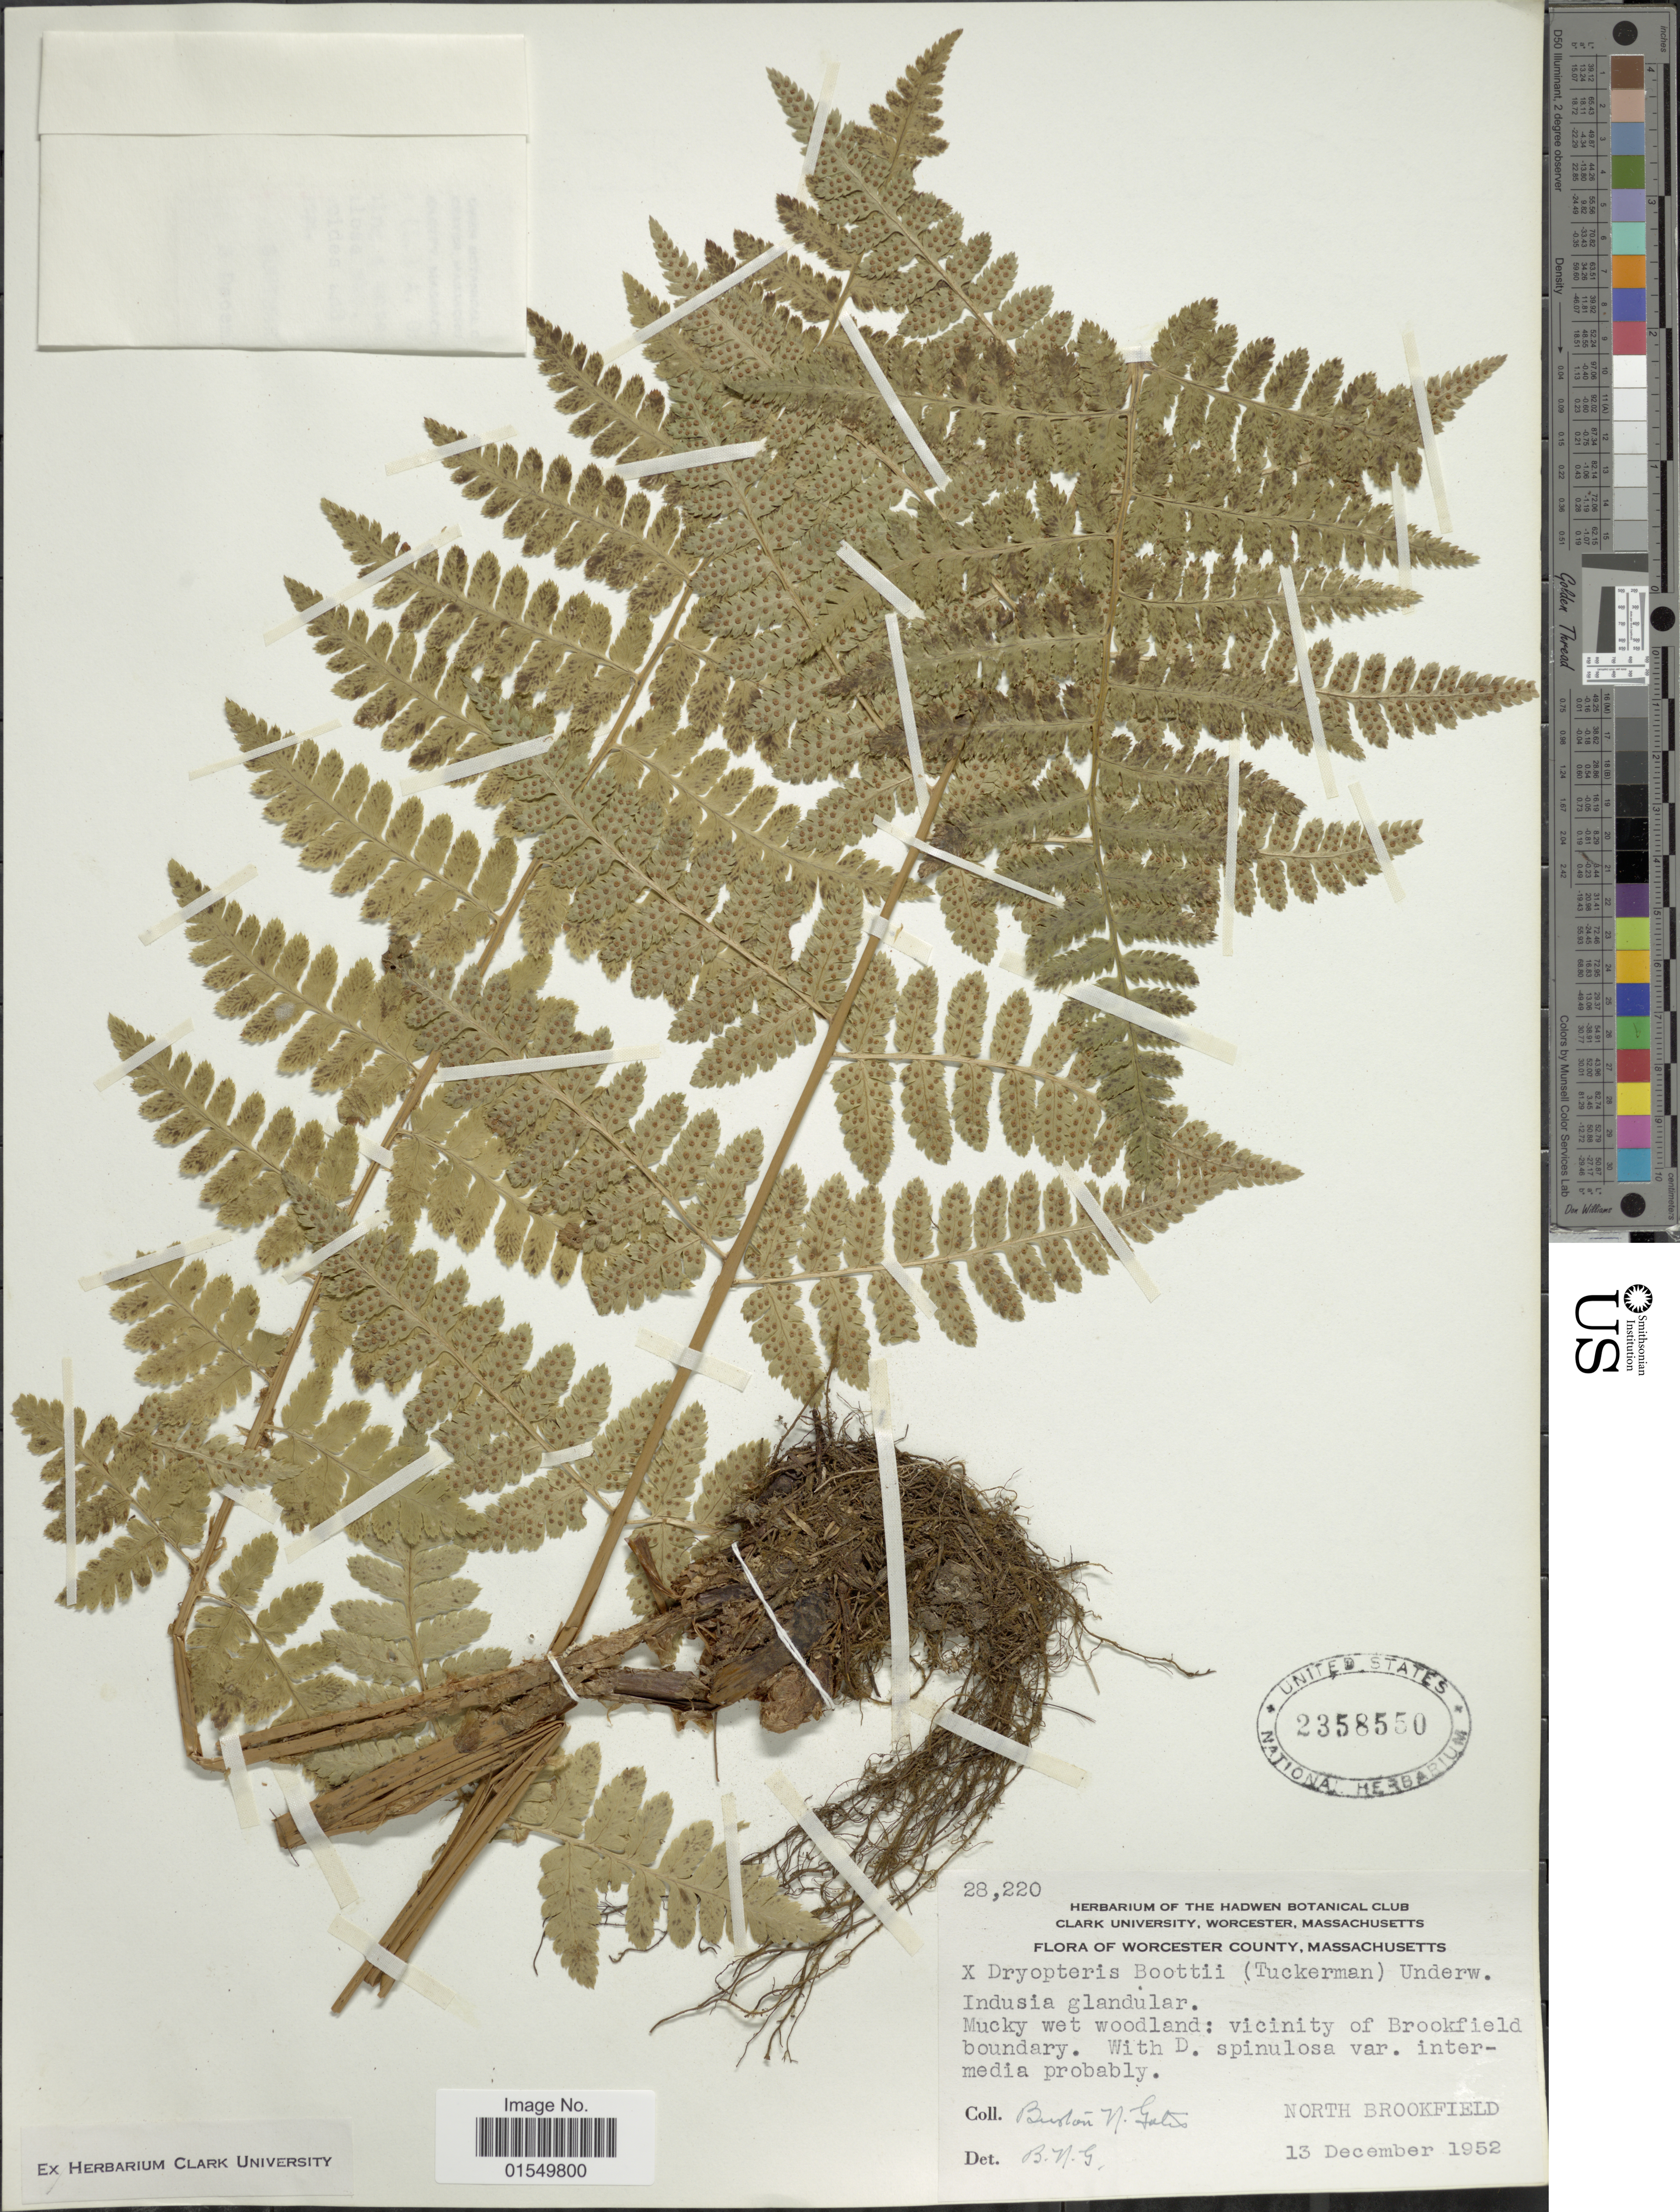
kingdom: Plantae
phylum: Tracheophyta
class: Polypodiopsida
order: Polypodiales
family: Dryopteridaceae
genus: Dryopteris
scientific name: Dryopteris x boottii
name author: Underw.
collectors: B. N. Gates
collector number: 28220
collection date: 1953-12-13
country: United States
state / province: Massachusetts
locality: Worcester County, vicinity of Brookfield boundary, North Brookfield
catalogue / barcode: US 2358550